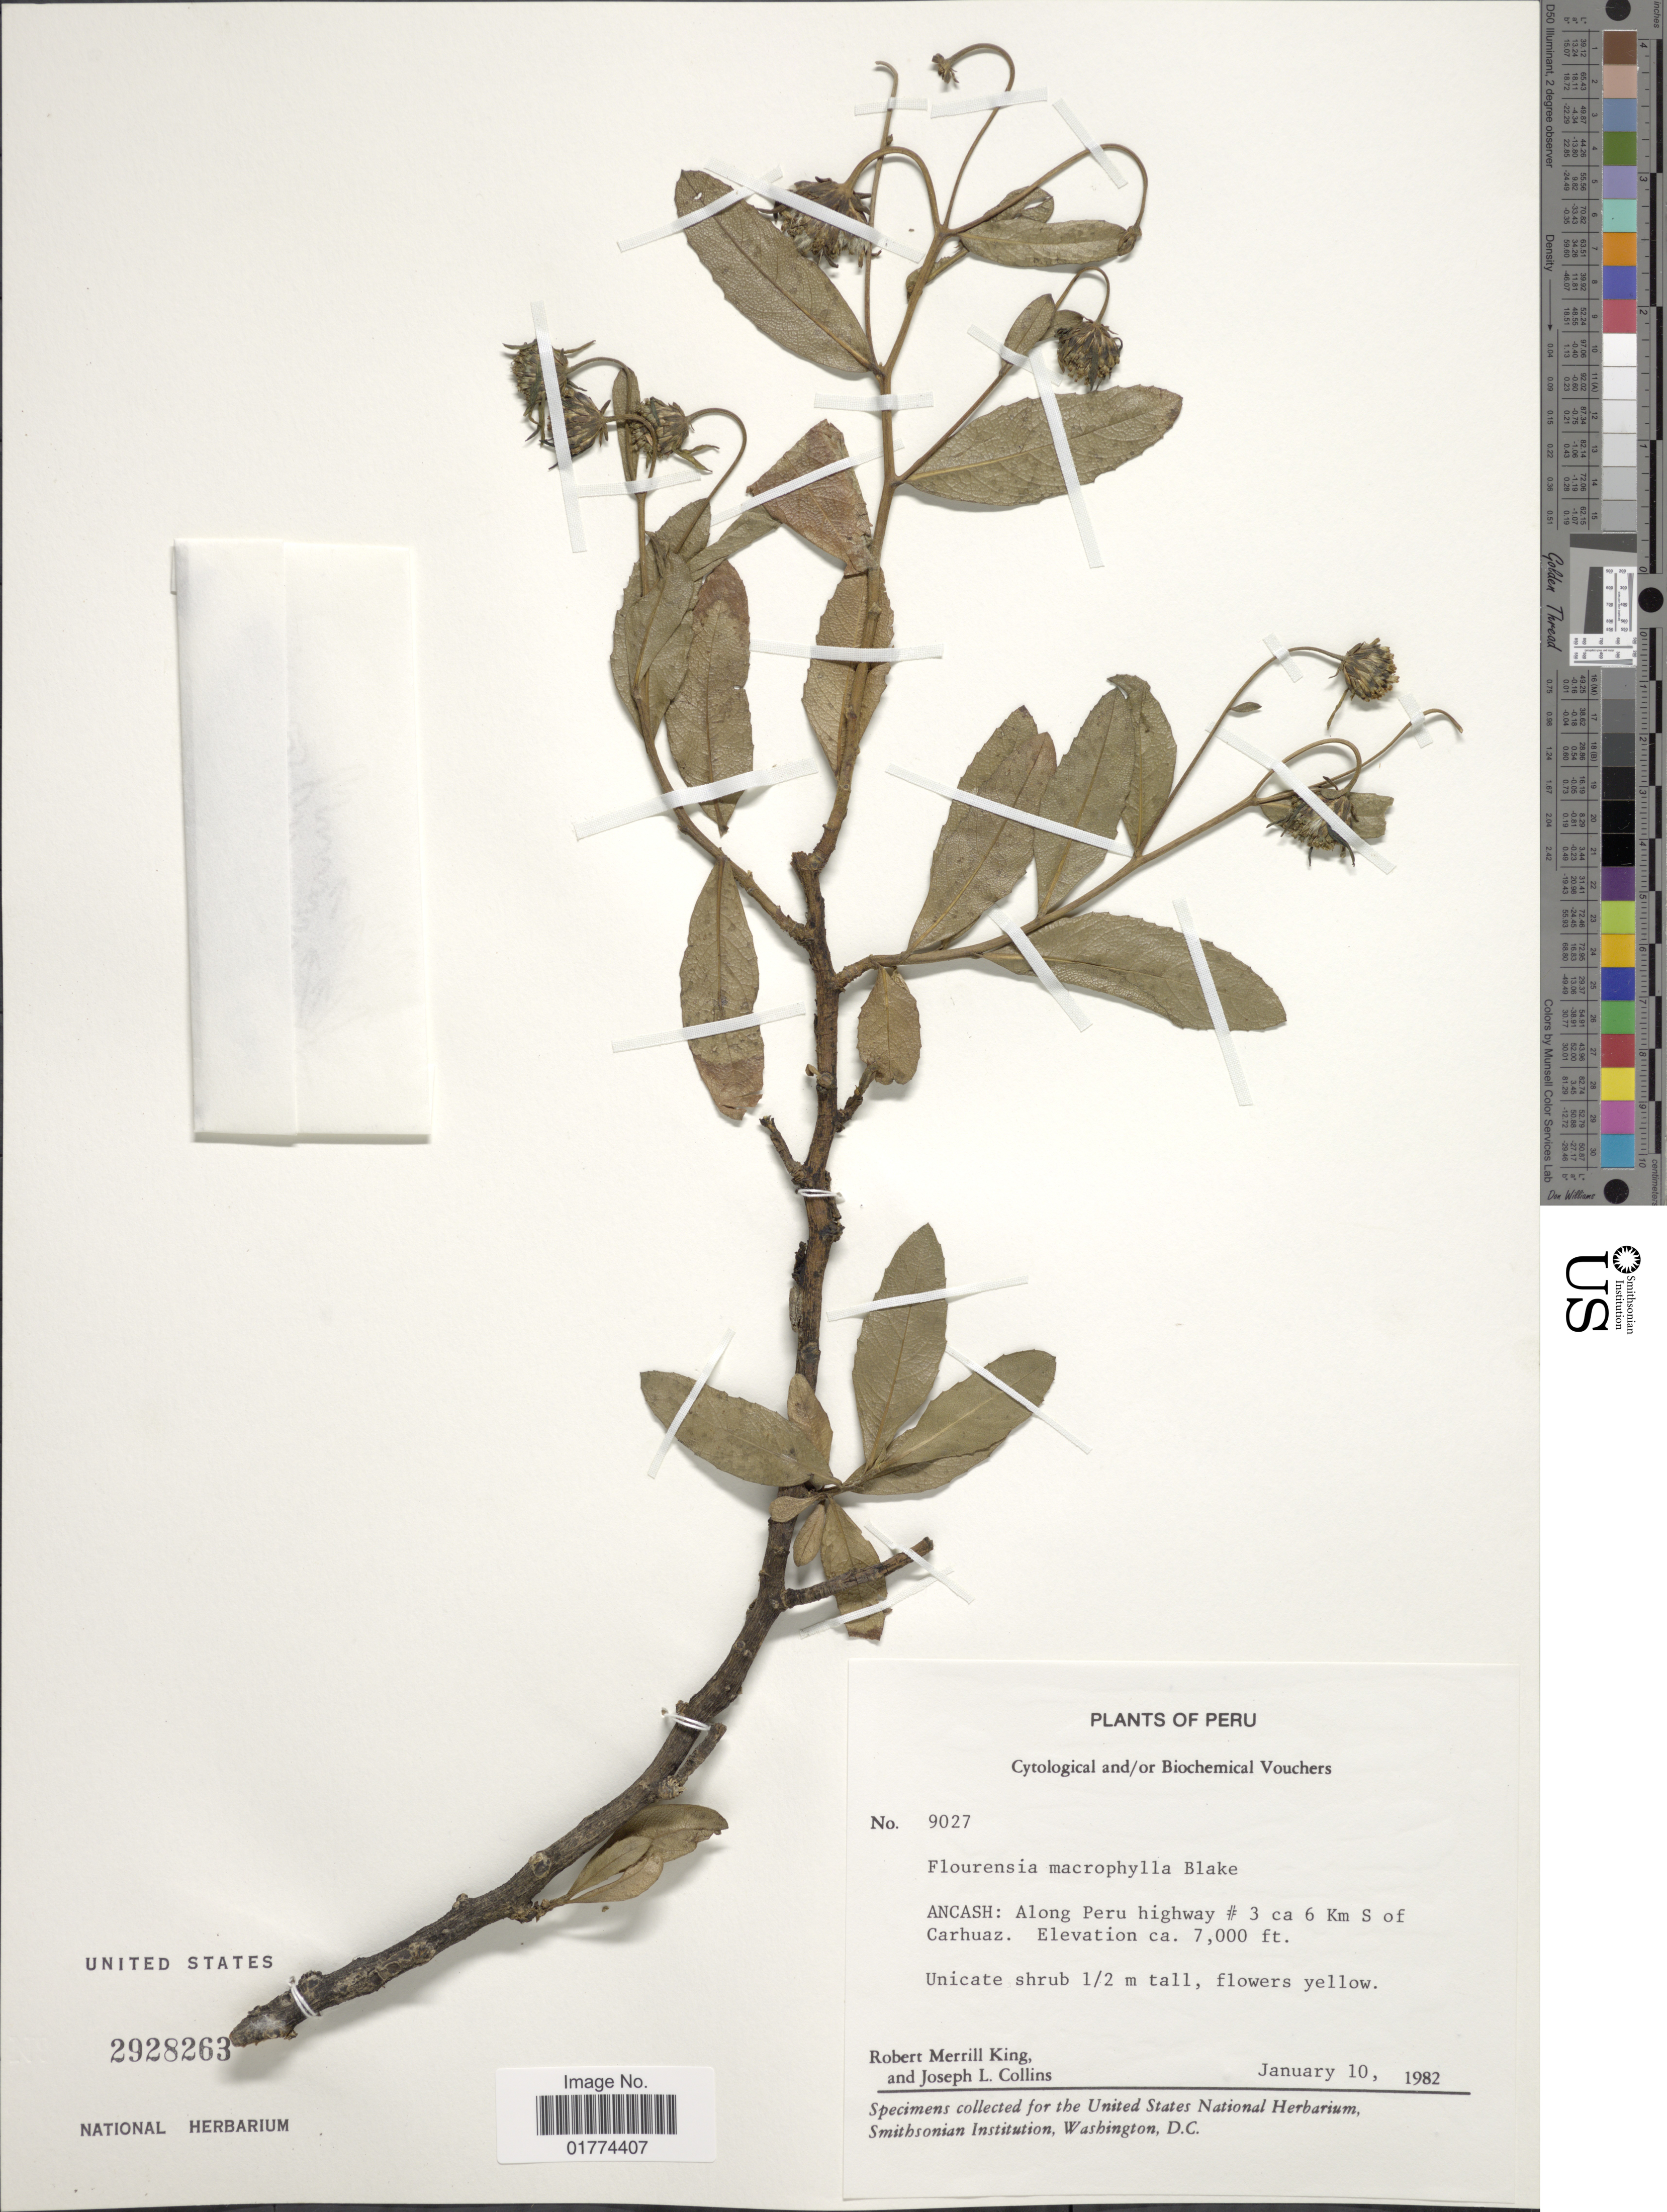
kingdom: Plantae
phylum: Tracheophyta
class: Magnoliopsida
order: Asterales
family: Asteraceae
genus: Flourensia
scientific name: Flourensia macrophylla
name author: S.F. Blake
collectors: R. M. King & J. L. Collins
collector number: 9027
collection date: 1982-01-10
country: Peru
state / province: Ancash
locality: Along Peru highway # 3 ca. 6 km S of Carhuaz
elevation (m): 2134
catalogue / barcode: US 2928263